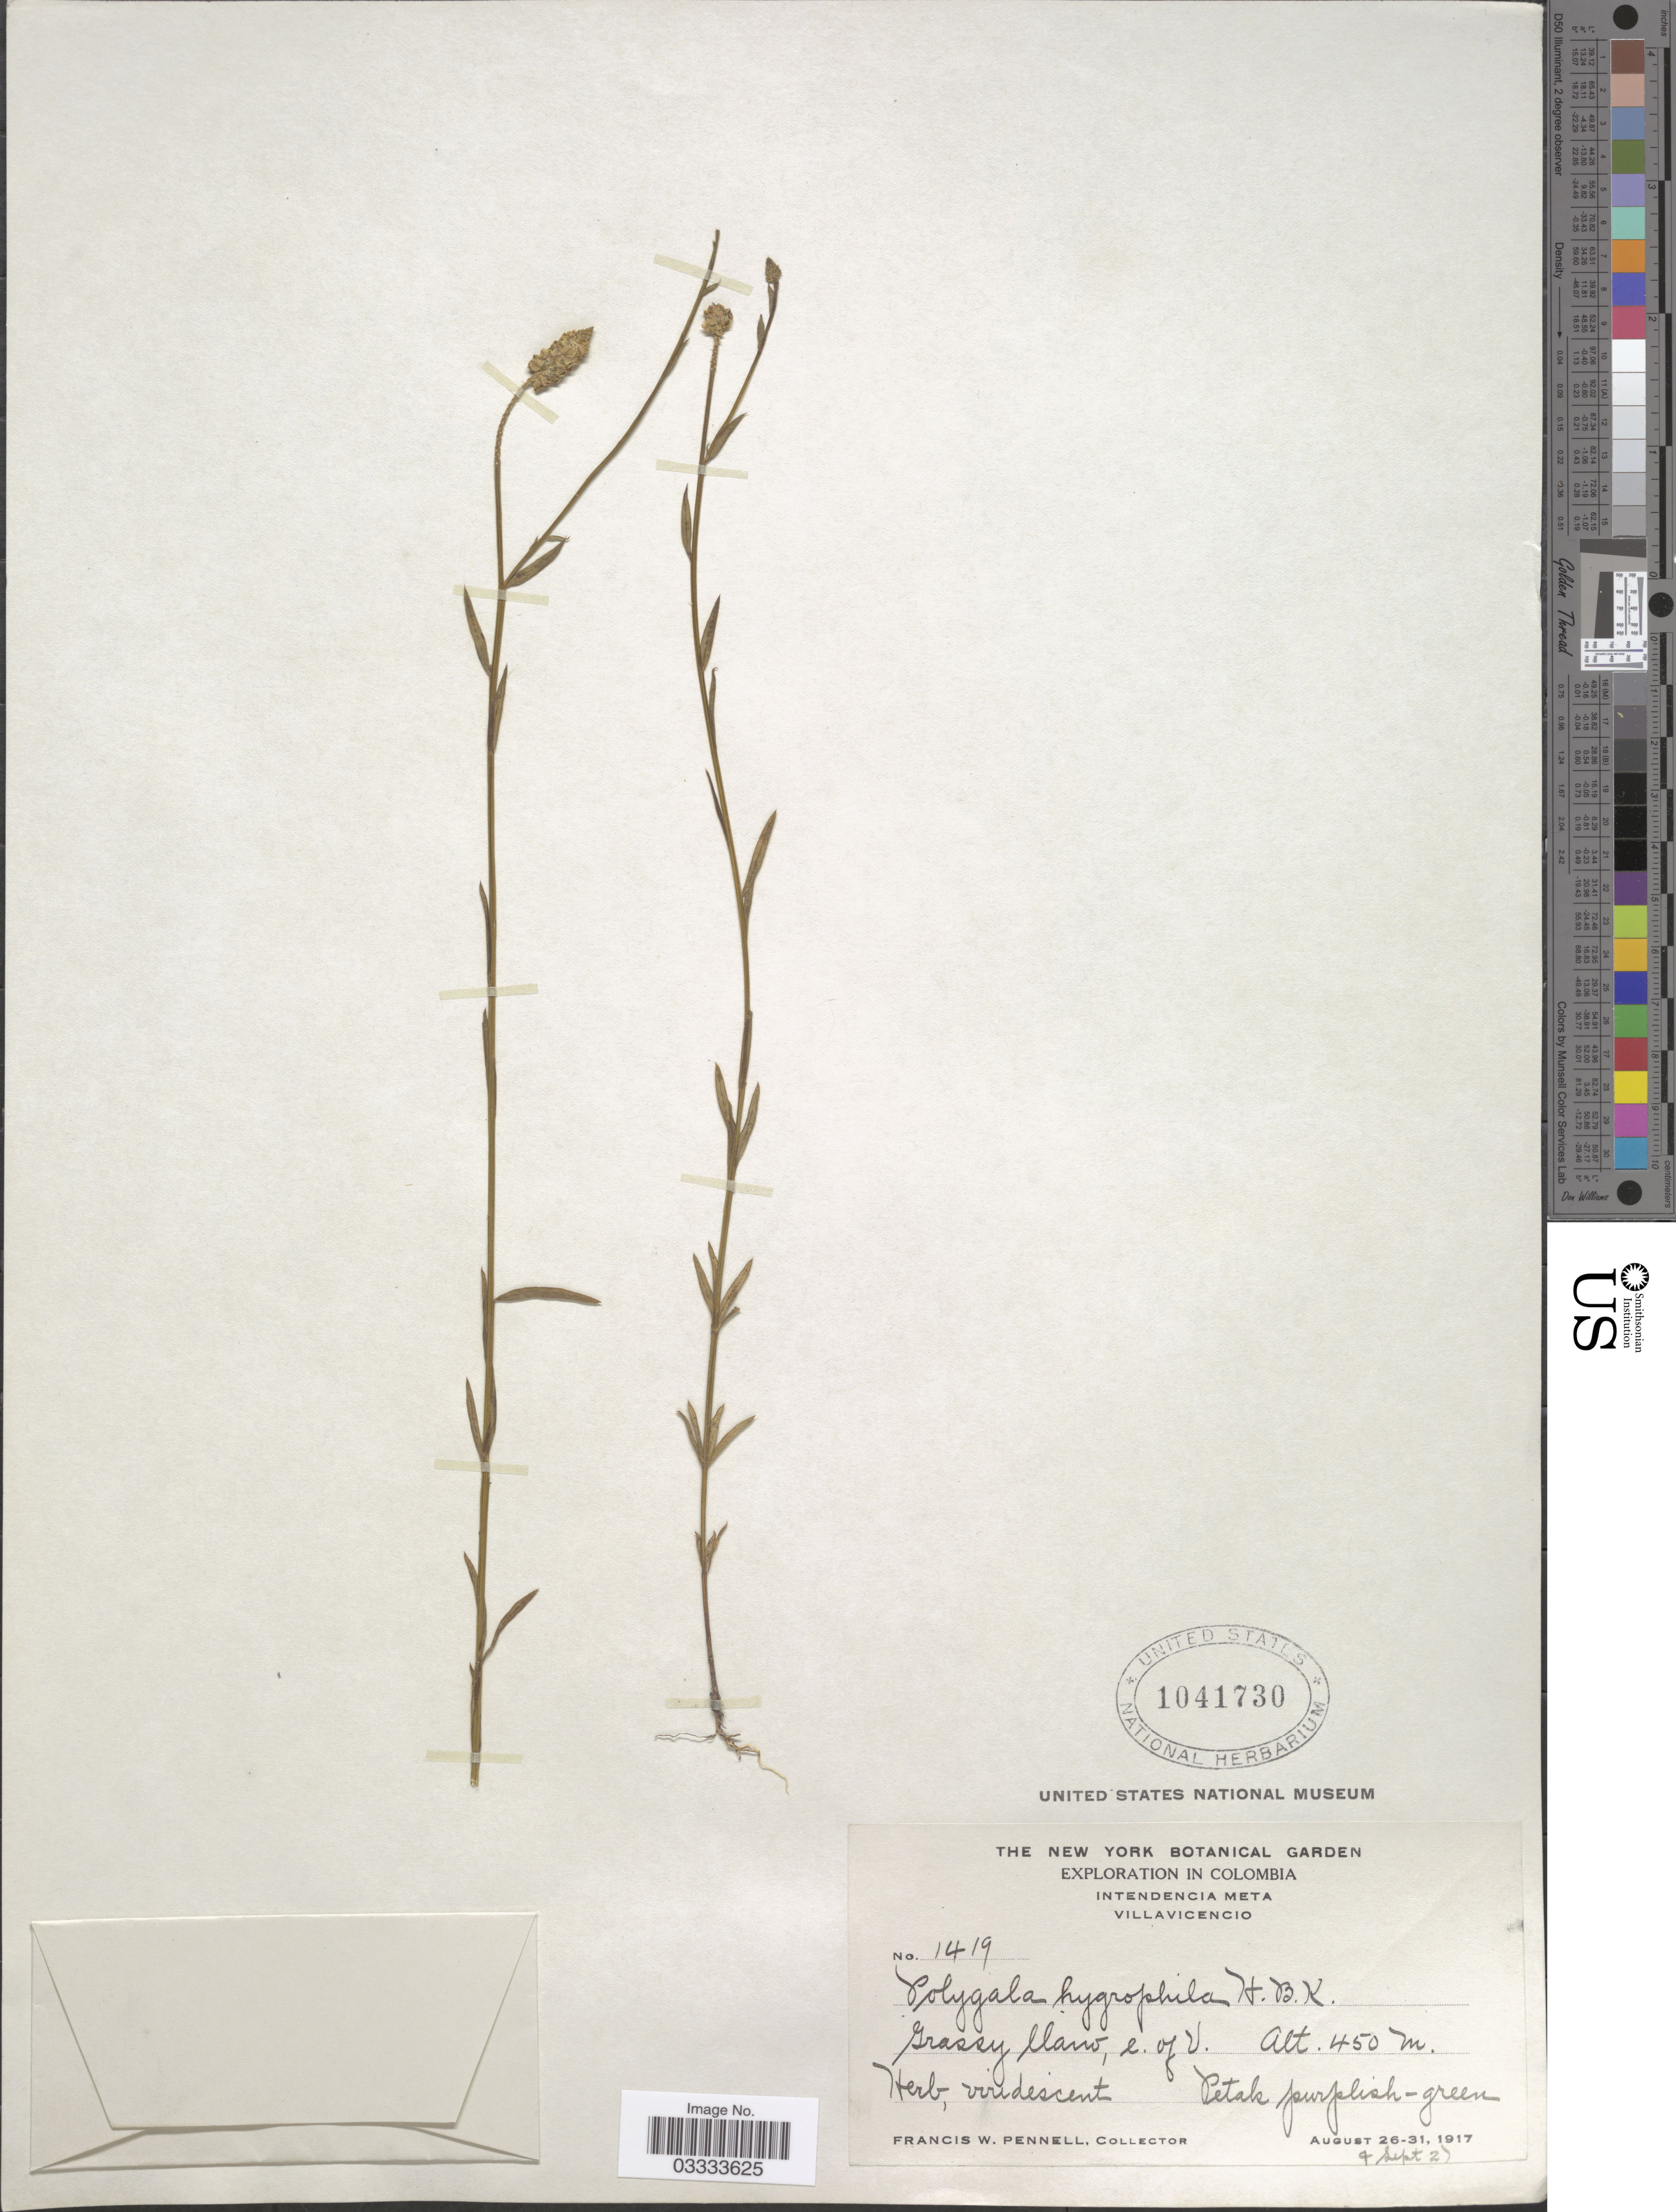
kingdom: Plantae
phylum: Tracheophyta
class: Magnoliopsida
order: Fabales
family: Polygalaceae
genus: Polygala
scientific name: Polygala hygrophila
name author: Kunth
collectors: F. W. Pennell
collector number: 1419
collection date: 1917-08-26/1917-09-02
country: Colombia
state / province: Meta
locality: Intendencia Meta. Villavicencio. Grassy llano, e. of V.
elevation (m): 450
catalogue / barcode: US 1041730